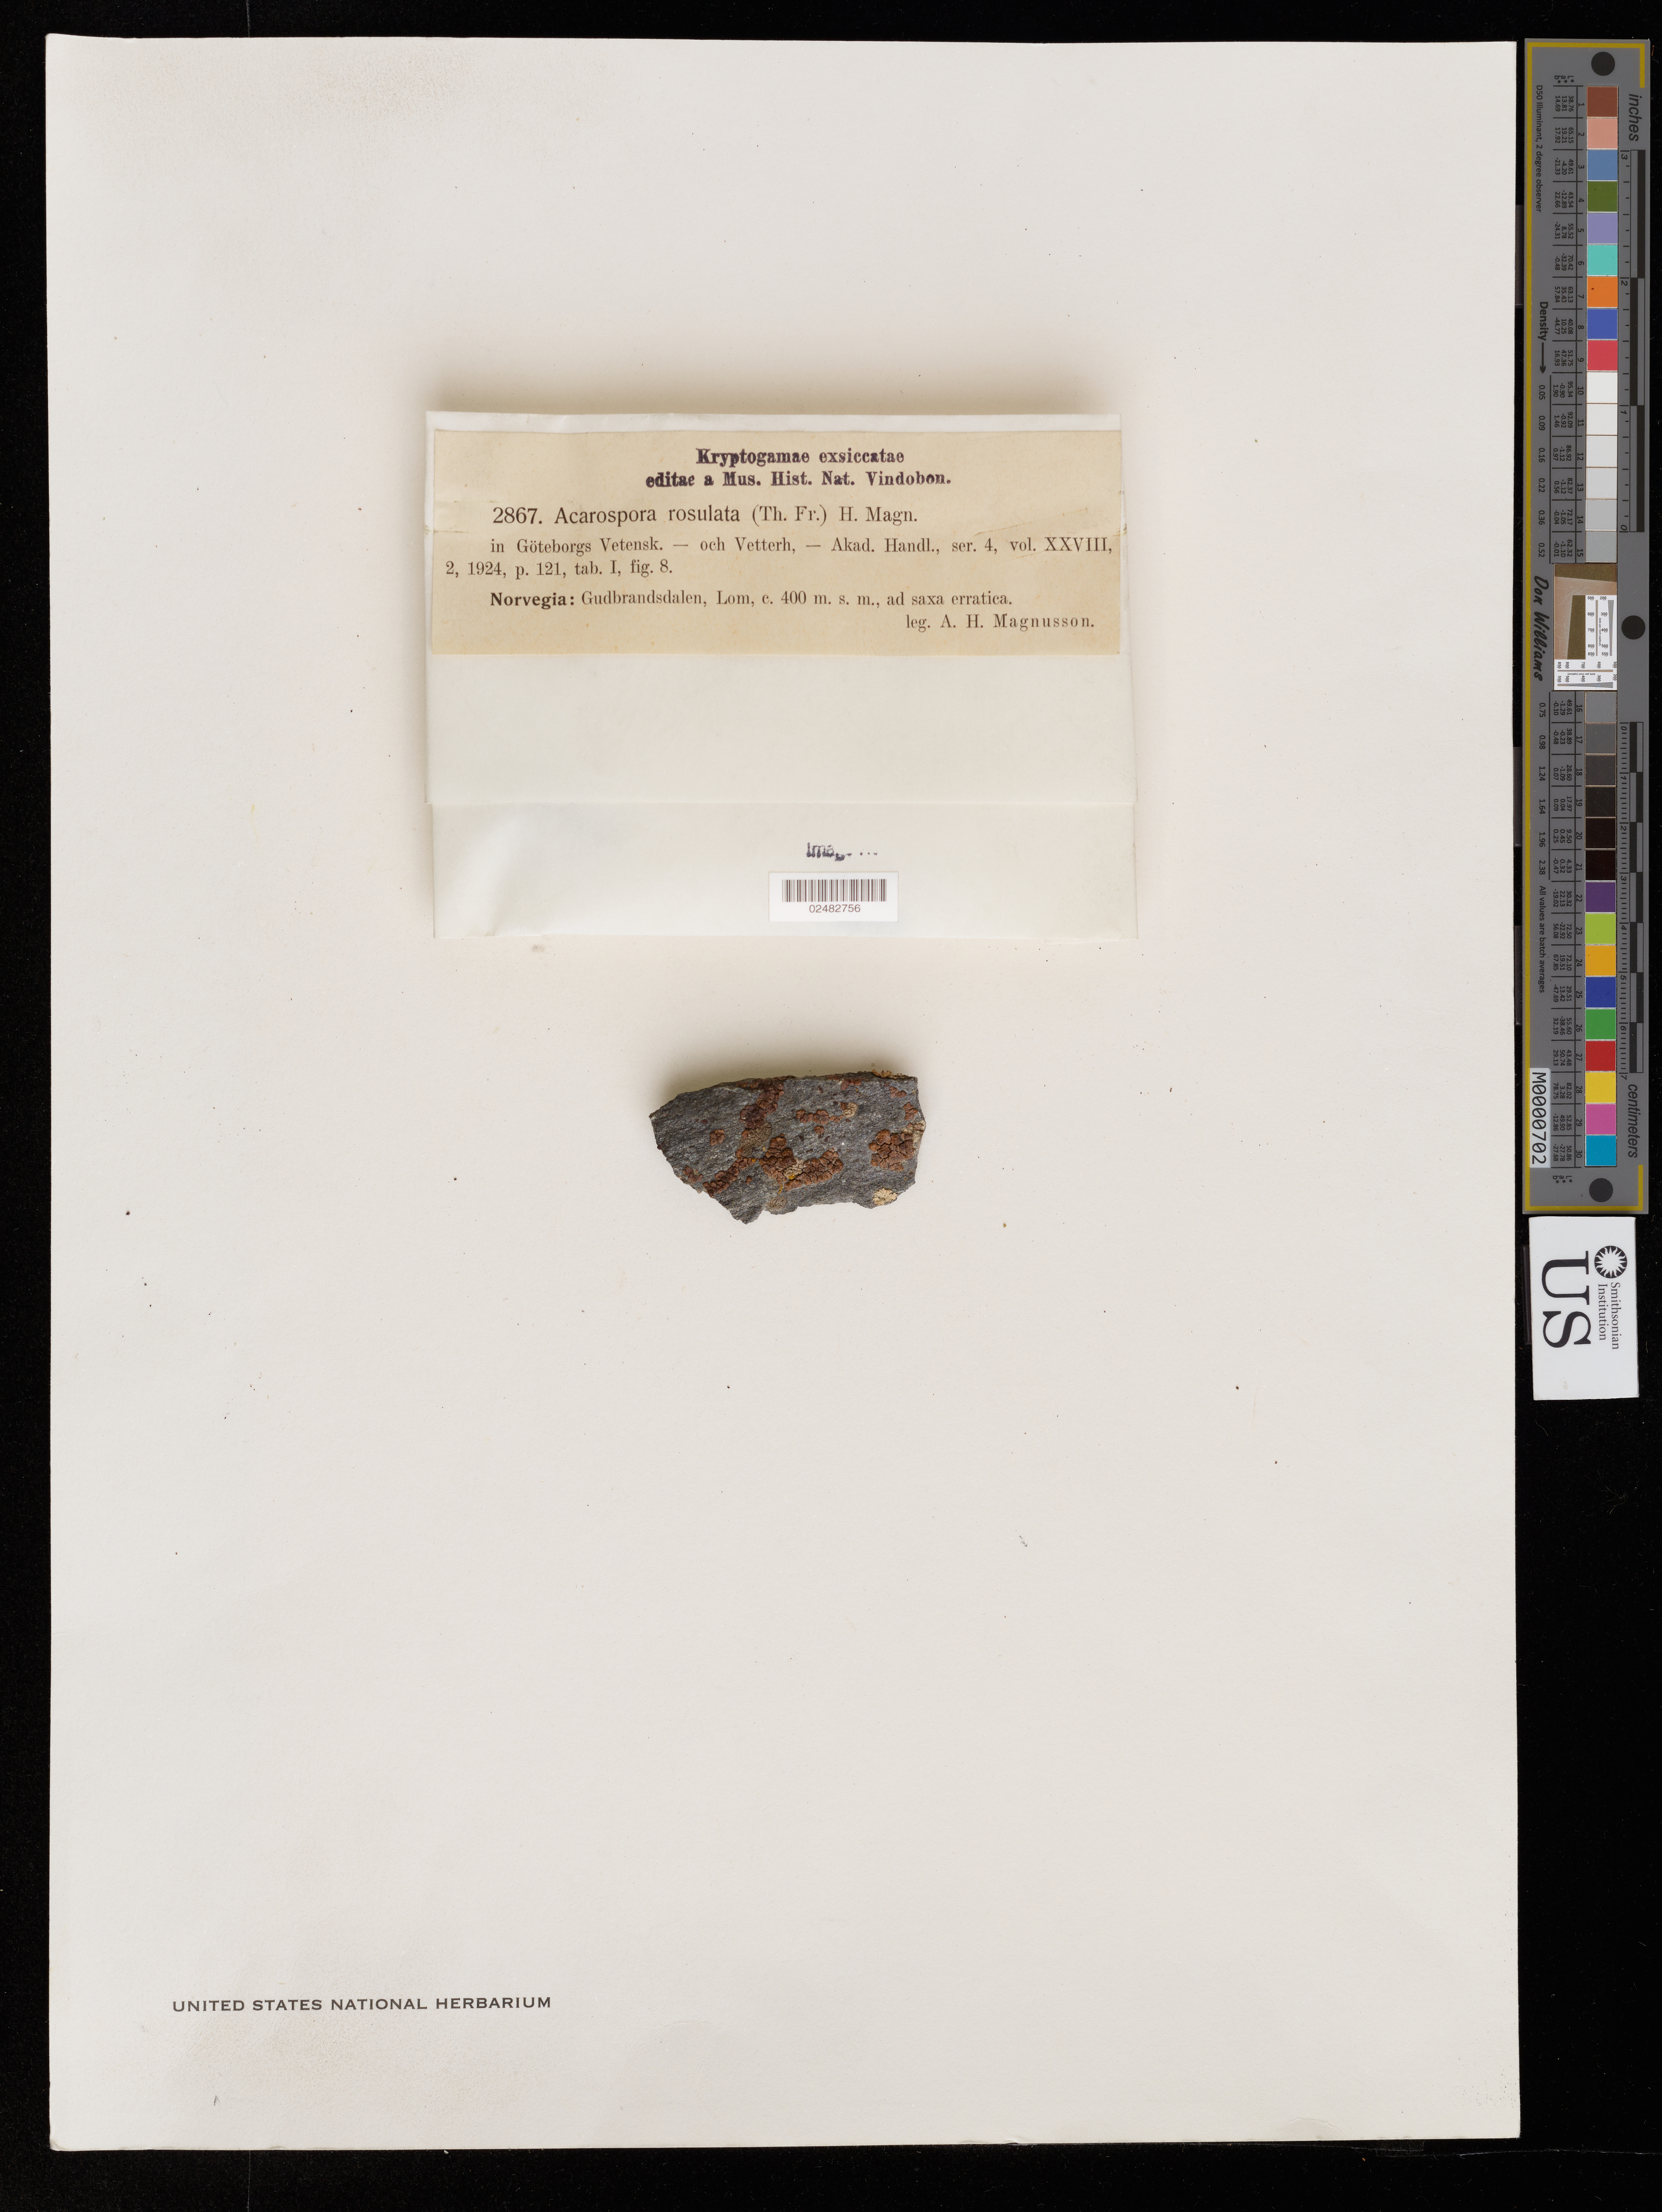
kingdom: Fungi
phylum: Ascomycota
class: Lecanoromycetes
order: Acarosporales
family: Acarosporaceae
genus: Acarospora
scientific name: Acarospora rosulata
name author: (Th. Fr.) H. Magn.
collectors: A. H. Magnusson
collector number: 2867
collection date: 1924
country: Norway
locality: Norvegia, Gudbrandsdalen, Lom